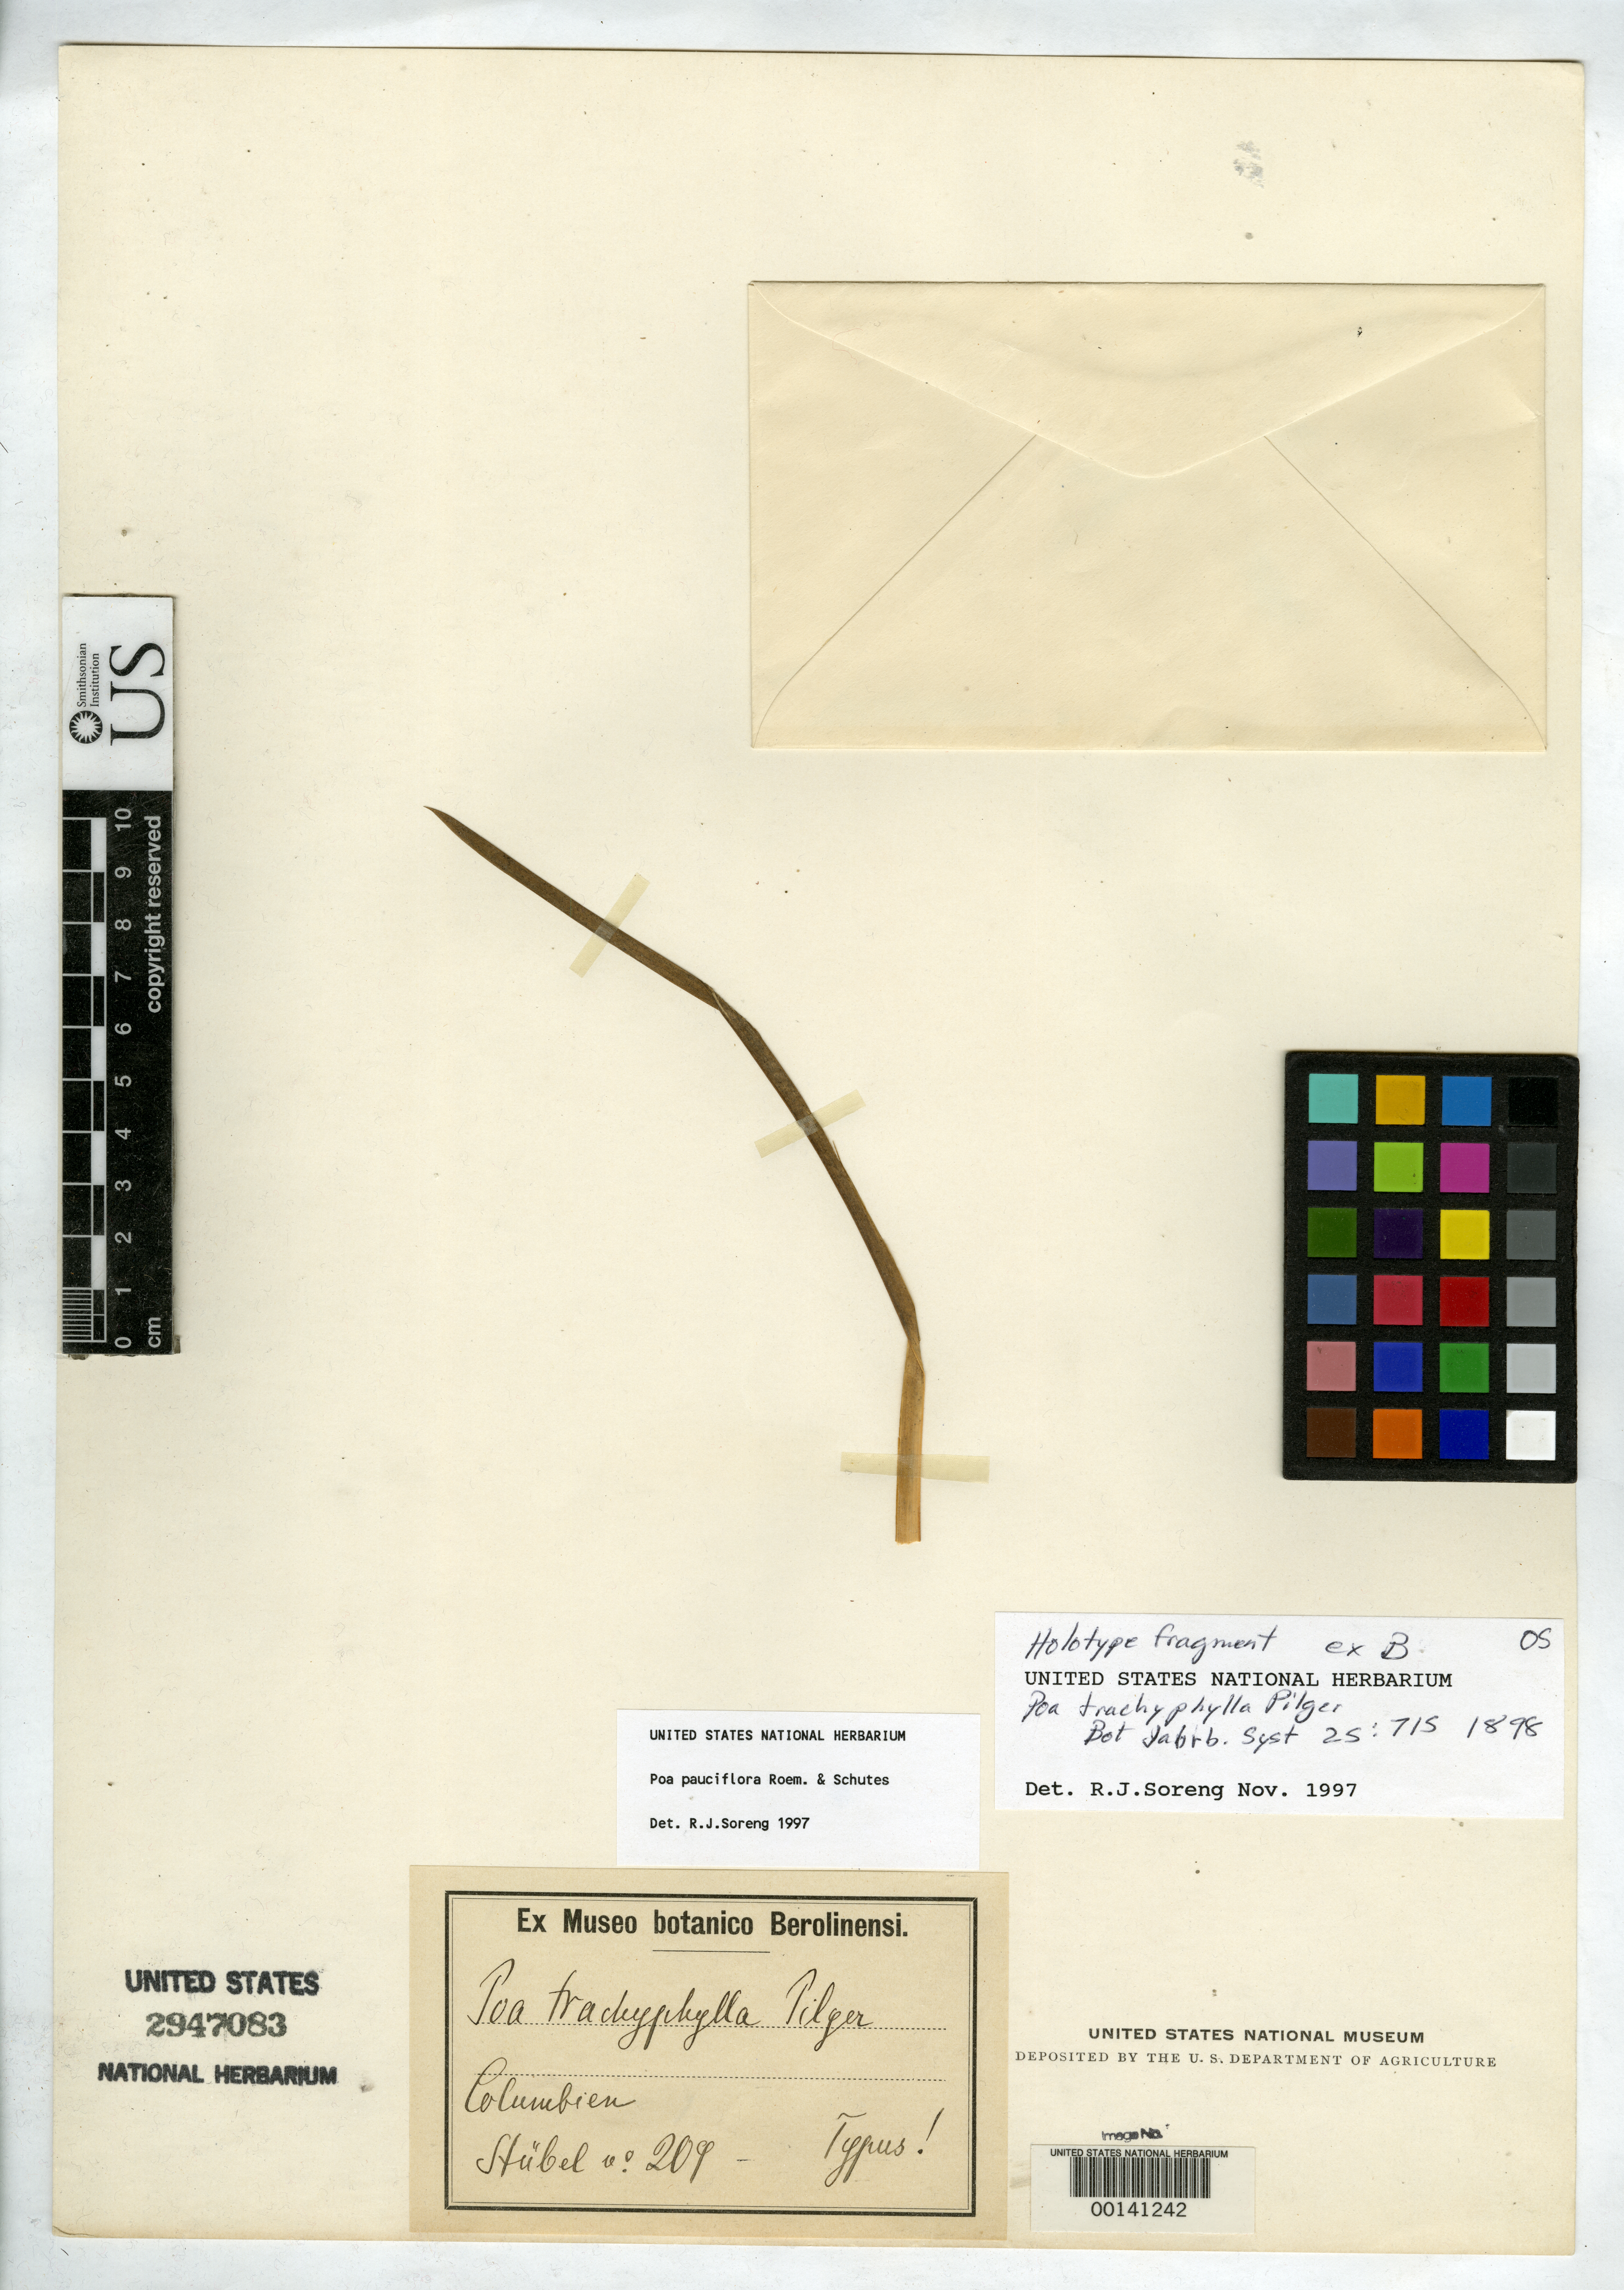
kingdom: Plantae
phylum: Tracheophyta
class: Liliopsida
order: Poales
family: Poaceae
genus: Poa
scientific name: Poa trachyphylla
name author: Pilg.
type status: Lectotype; Type Collection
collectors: A. Stübel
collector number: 209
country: Colombia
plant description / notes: Fragmentary material of type specimen ex herb. B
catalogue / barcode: US 2947083